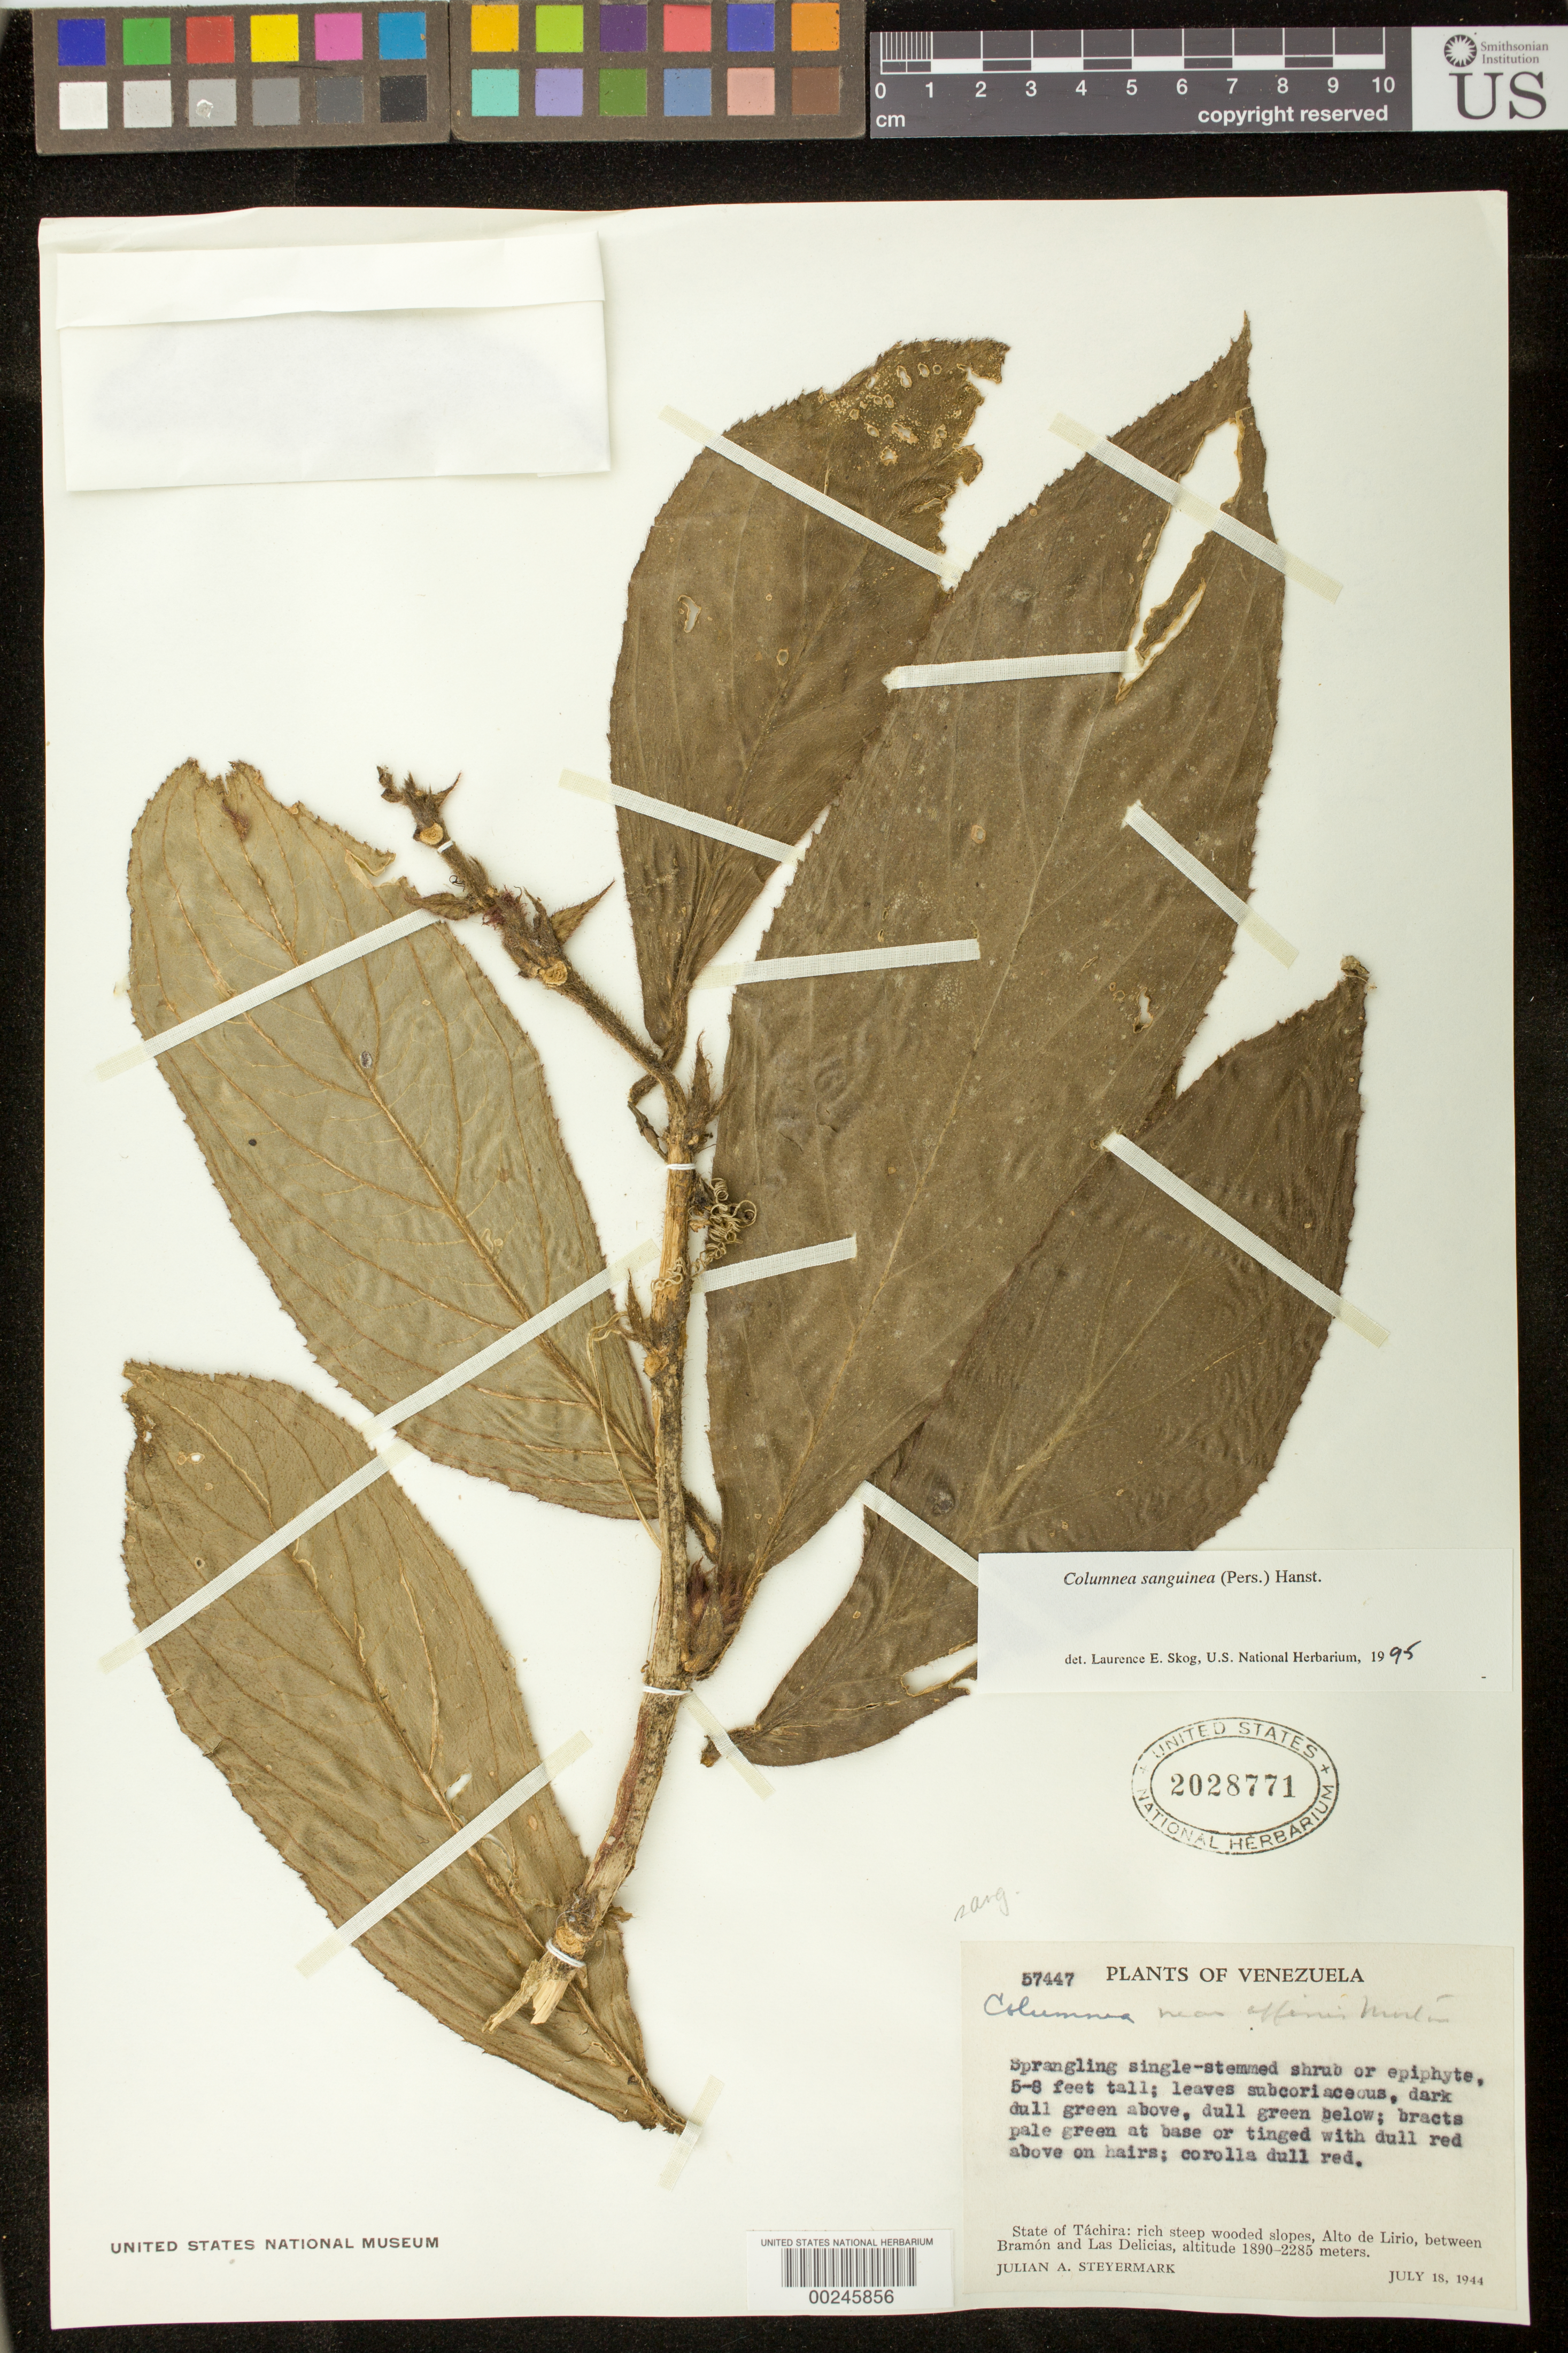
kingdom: Plantae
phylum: Tracheophyta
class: Magnoliopsida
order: Lamiales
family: Gesneriaceae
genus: Columnea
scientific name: Columnea sanguinea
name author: (Pers.) Hanst.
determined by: Skog, Laurence E.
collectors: J. Steyermark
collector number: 57447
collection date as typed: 18 Jul 1944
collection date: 1944-07-18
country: Venezuela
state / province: Táchira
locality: Alto de Lirio, between Bramón and Las Delicias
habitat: Rich steep wooded slopes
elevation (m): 1890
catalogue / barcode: US 2028771